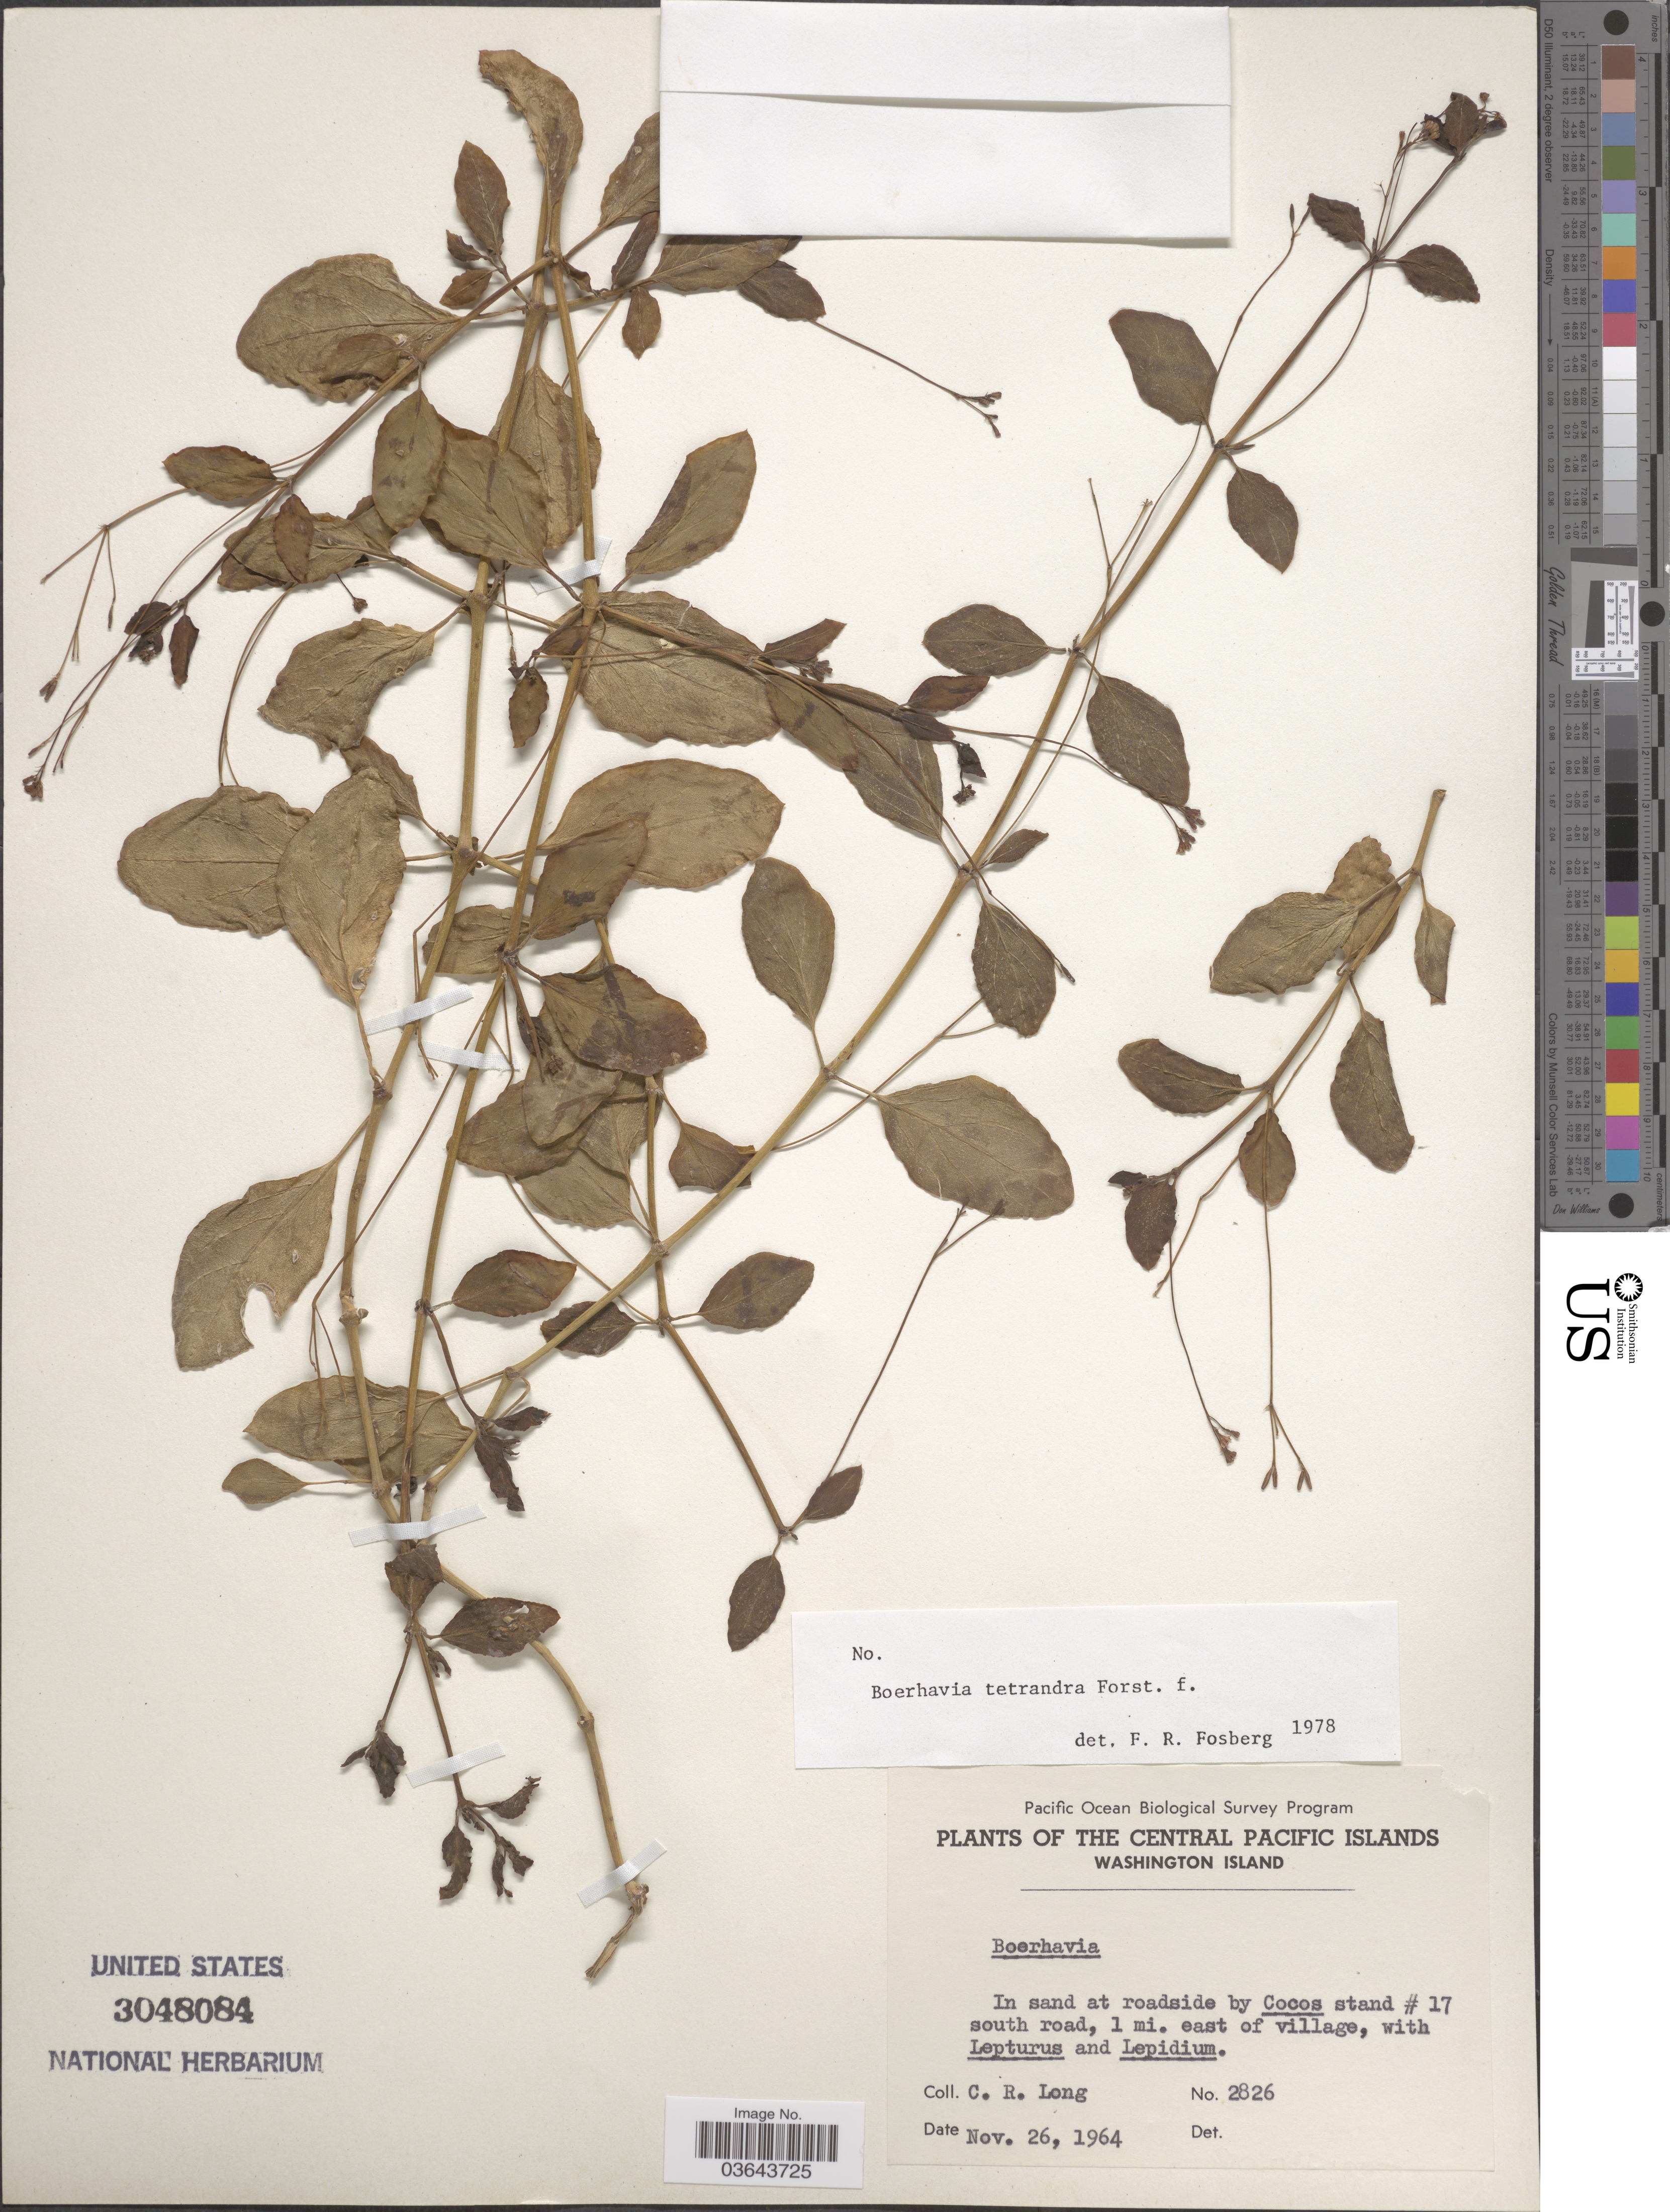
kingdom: Plantae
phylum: Tracheophyta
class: Magnoliopsida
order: Caryophyllales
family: Nyctaginaceae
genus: Boerhavia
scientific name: Boerhavia tetrandra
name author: G. Forst.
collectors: C. R. Long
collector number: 2826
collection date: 1964-11-26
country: Kiribati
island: Teraina [Washington]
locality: The Central Pacific Islands. Washington Island. In sand at roadside by Cocos stand # 17 south road, 1 mi. east of village.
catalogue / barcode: US 3048084